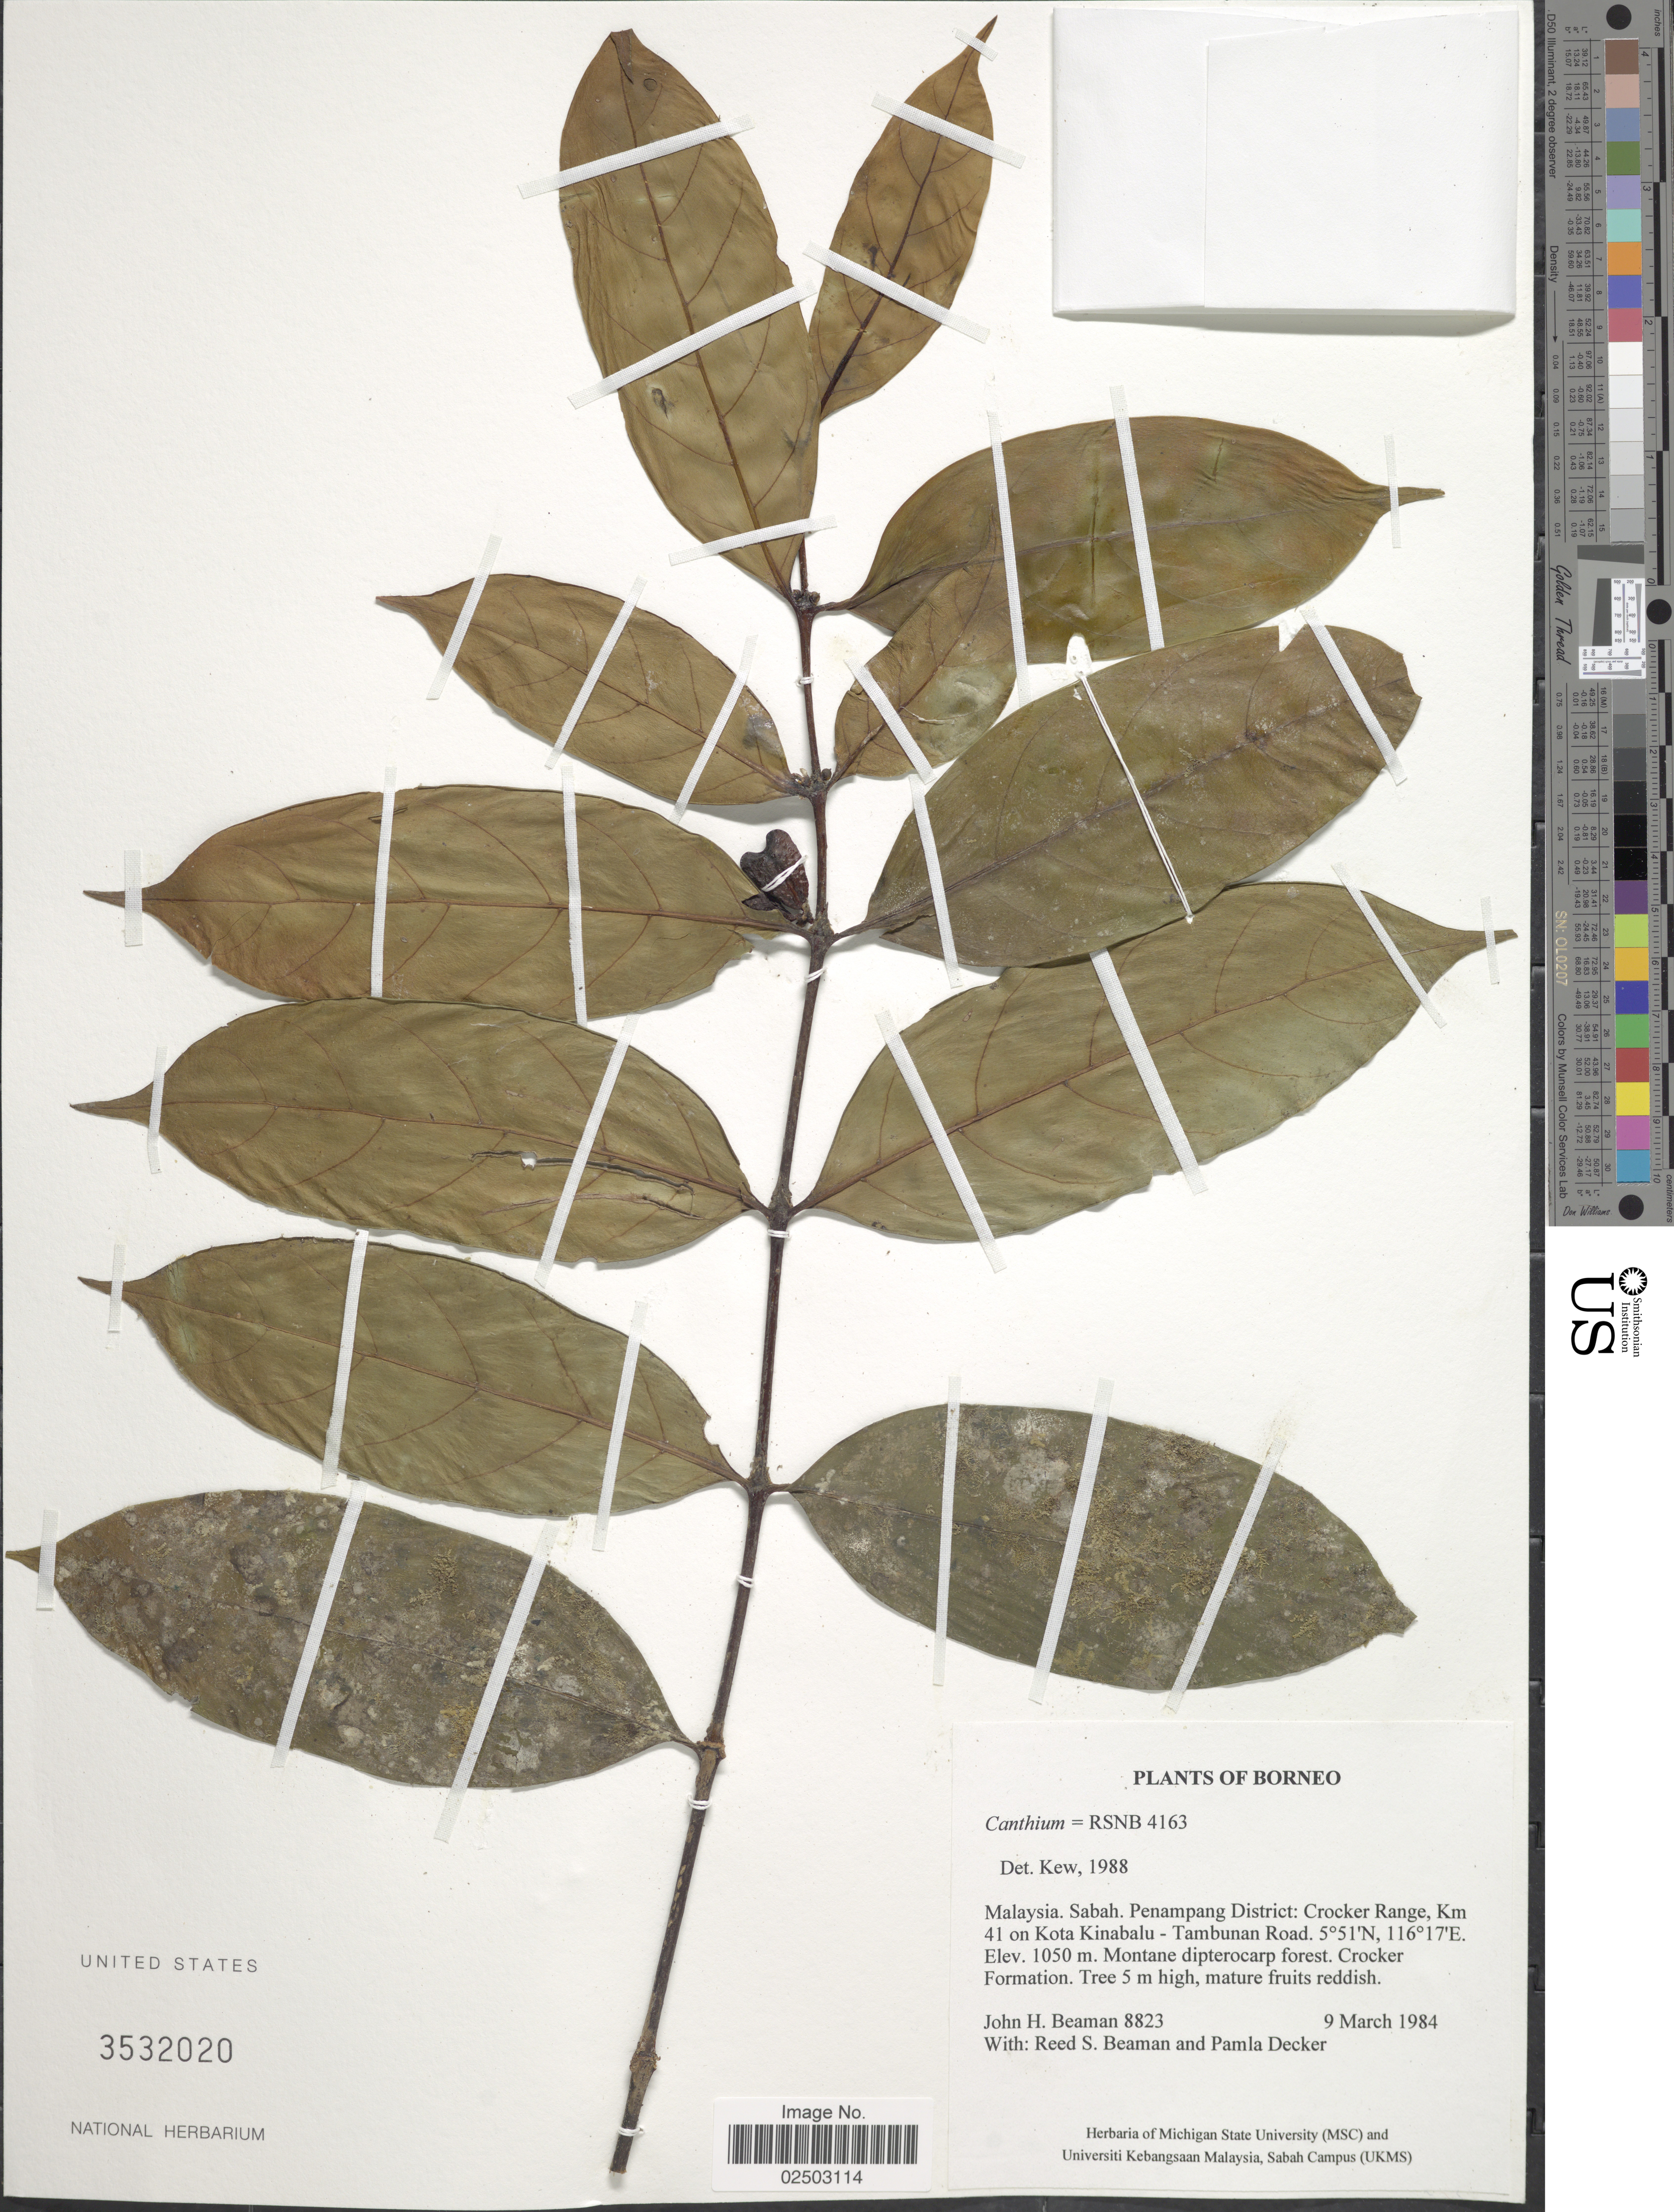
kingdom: Plantae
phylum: Tracheophyta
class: Magnoliopsida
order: Gentianales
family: Rubiaceae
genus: Bridsonia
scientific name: Bridsonia chamaedendrum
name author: (Kuntze) Verstraete & A.E. van Wyk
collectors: J. H. Beaman, R. S. Beaman & P. Decker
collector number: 8823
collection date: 1984-03-09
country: Malaysia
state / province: Sabah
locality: Borneo, Penampang District: Crcocker Range, Km 41 on Kota Kinabalu-Tambunan Road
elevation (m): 1050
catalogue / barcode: US 3532020